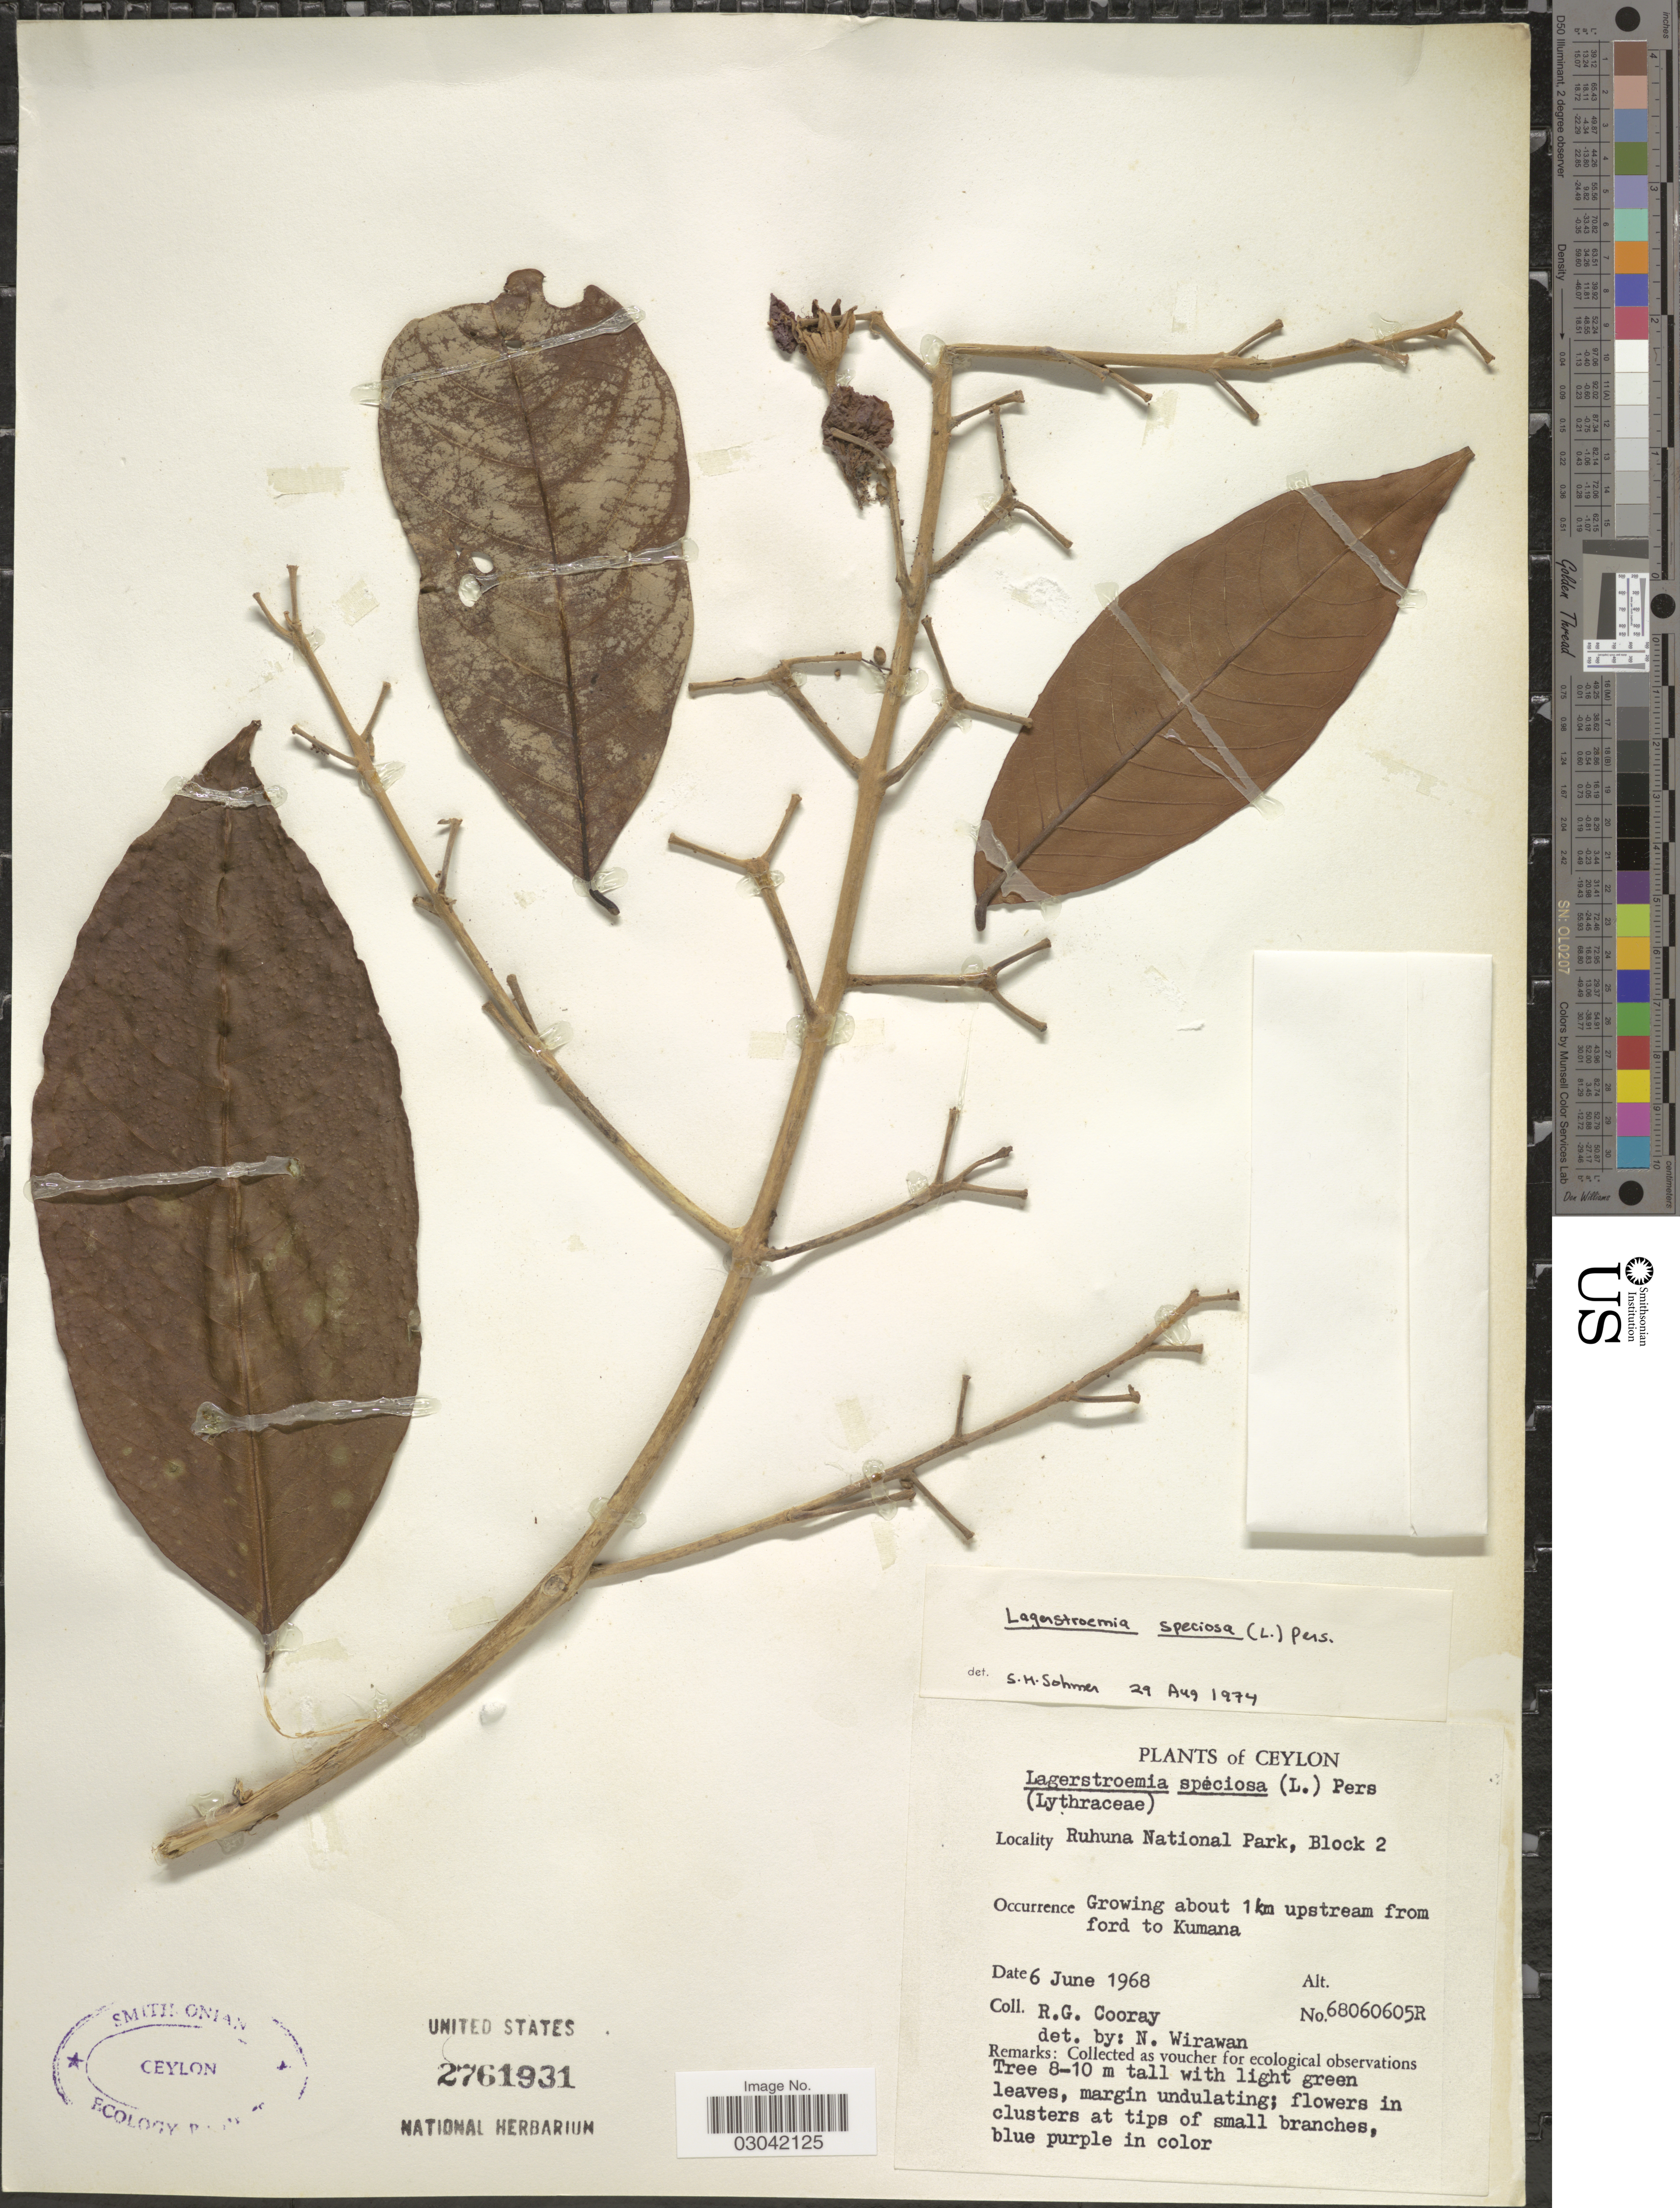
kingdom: Plantae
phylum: Tracheophyta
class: Magnoliopsida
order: Myrtales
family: Lythraceae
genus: Lagerstroemia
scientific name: Lagerstroemia speciosa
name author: (L.) Pers.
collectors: R. Cooray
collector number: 68060605R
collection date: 1968-06-06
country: Sri Lanka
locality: Ceylon. Ruhuna National Park, Block 2. About 1 km upstream from ford to Kumana.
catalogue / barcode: US 2761931